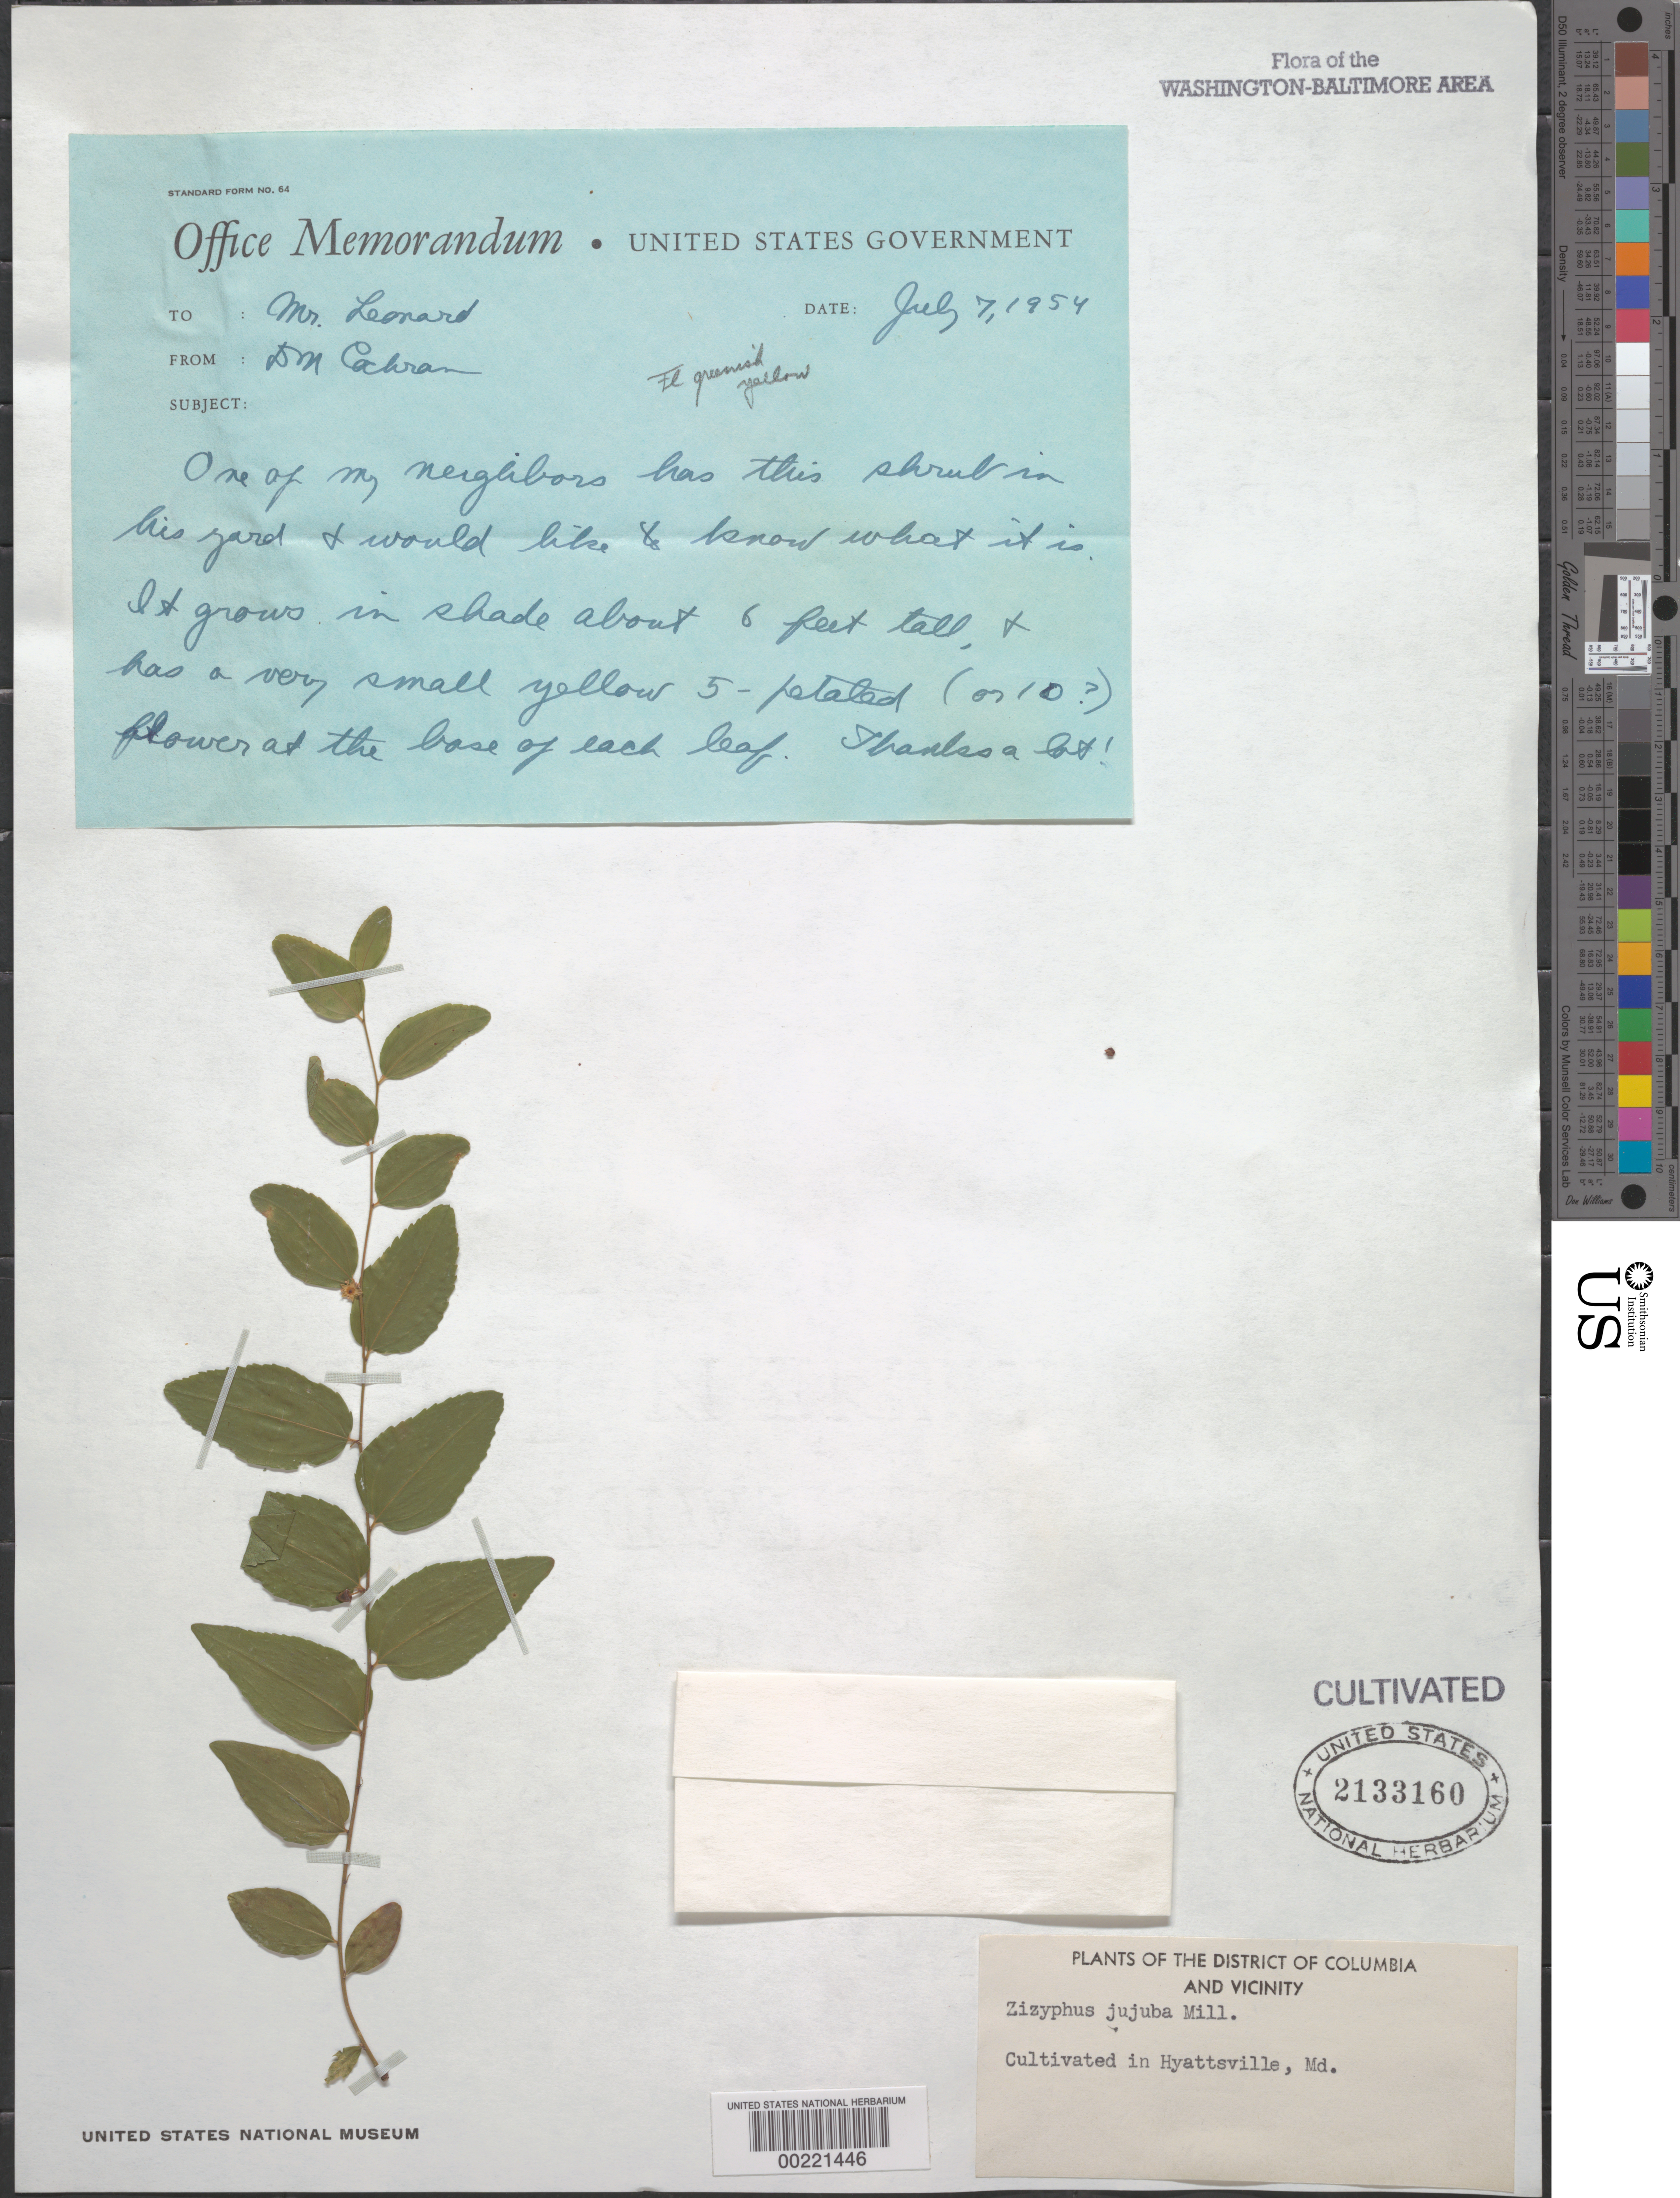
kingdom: Plantae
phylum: Tracheophyta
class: Magnoliopsida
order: Rosales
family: Rhamnaceae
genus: Ziziphus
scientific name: Ziziphus jujuba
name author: Mill.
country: United States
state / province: Maryland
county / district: Prince George's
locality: Hyattsville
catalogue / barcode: US 2133160